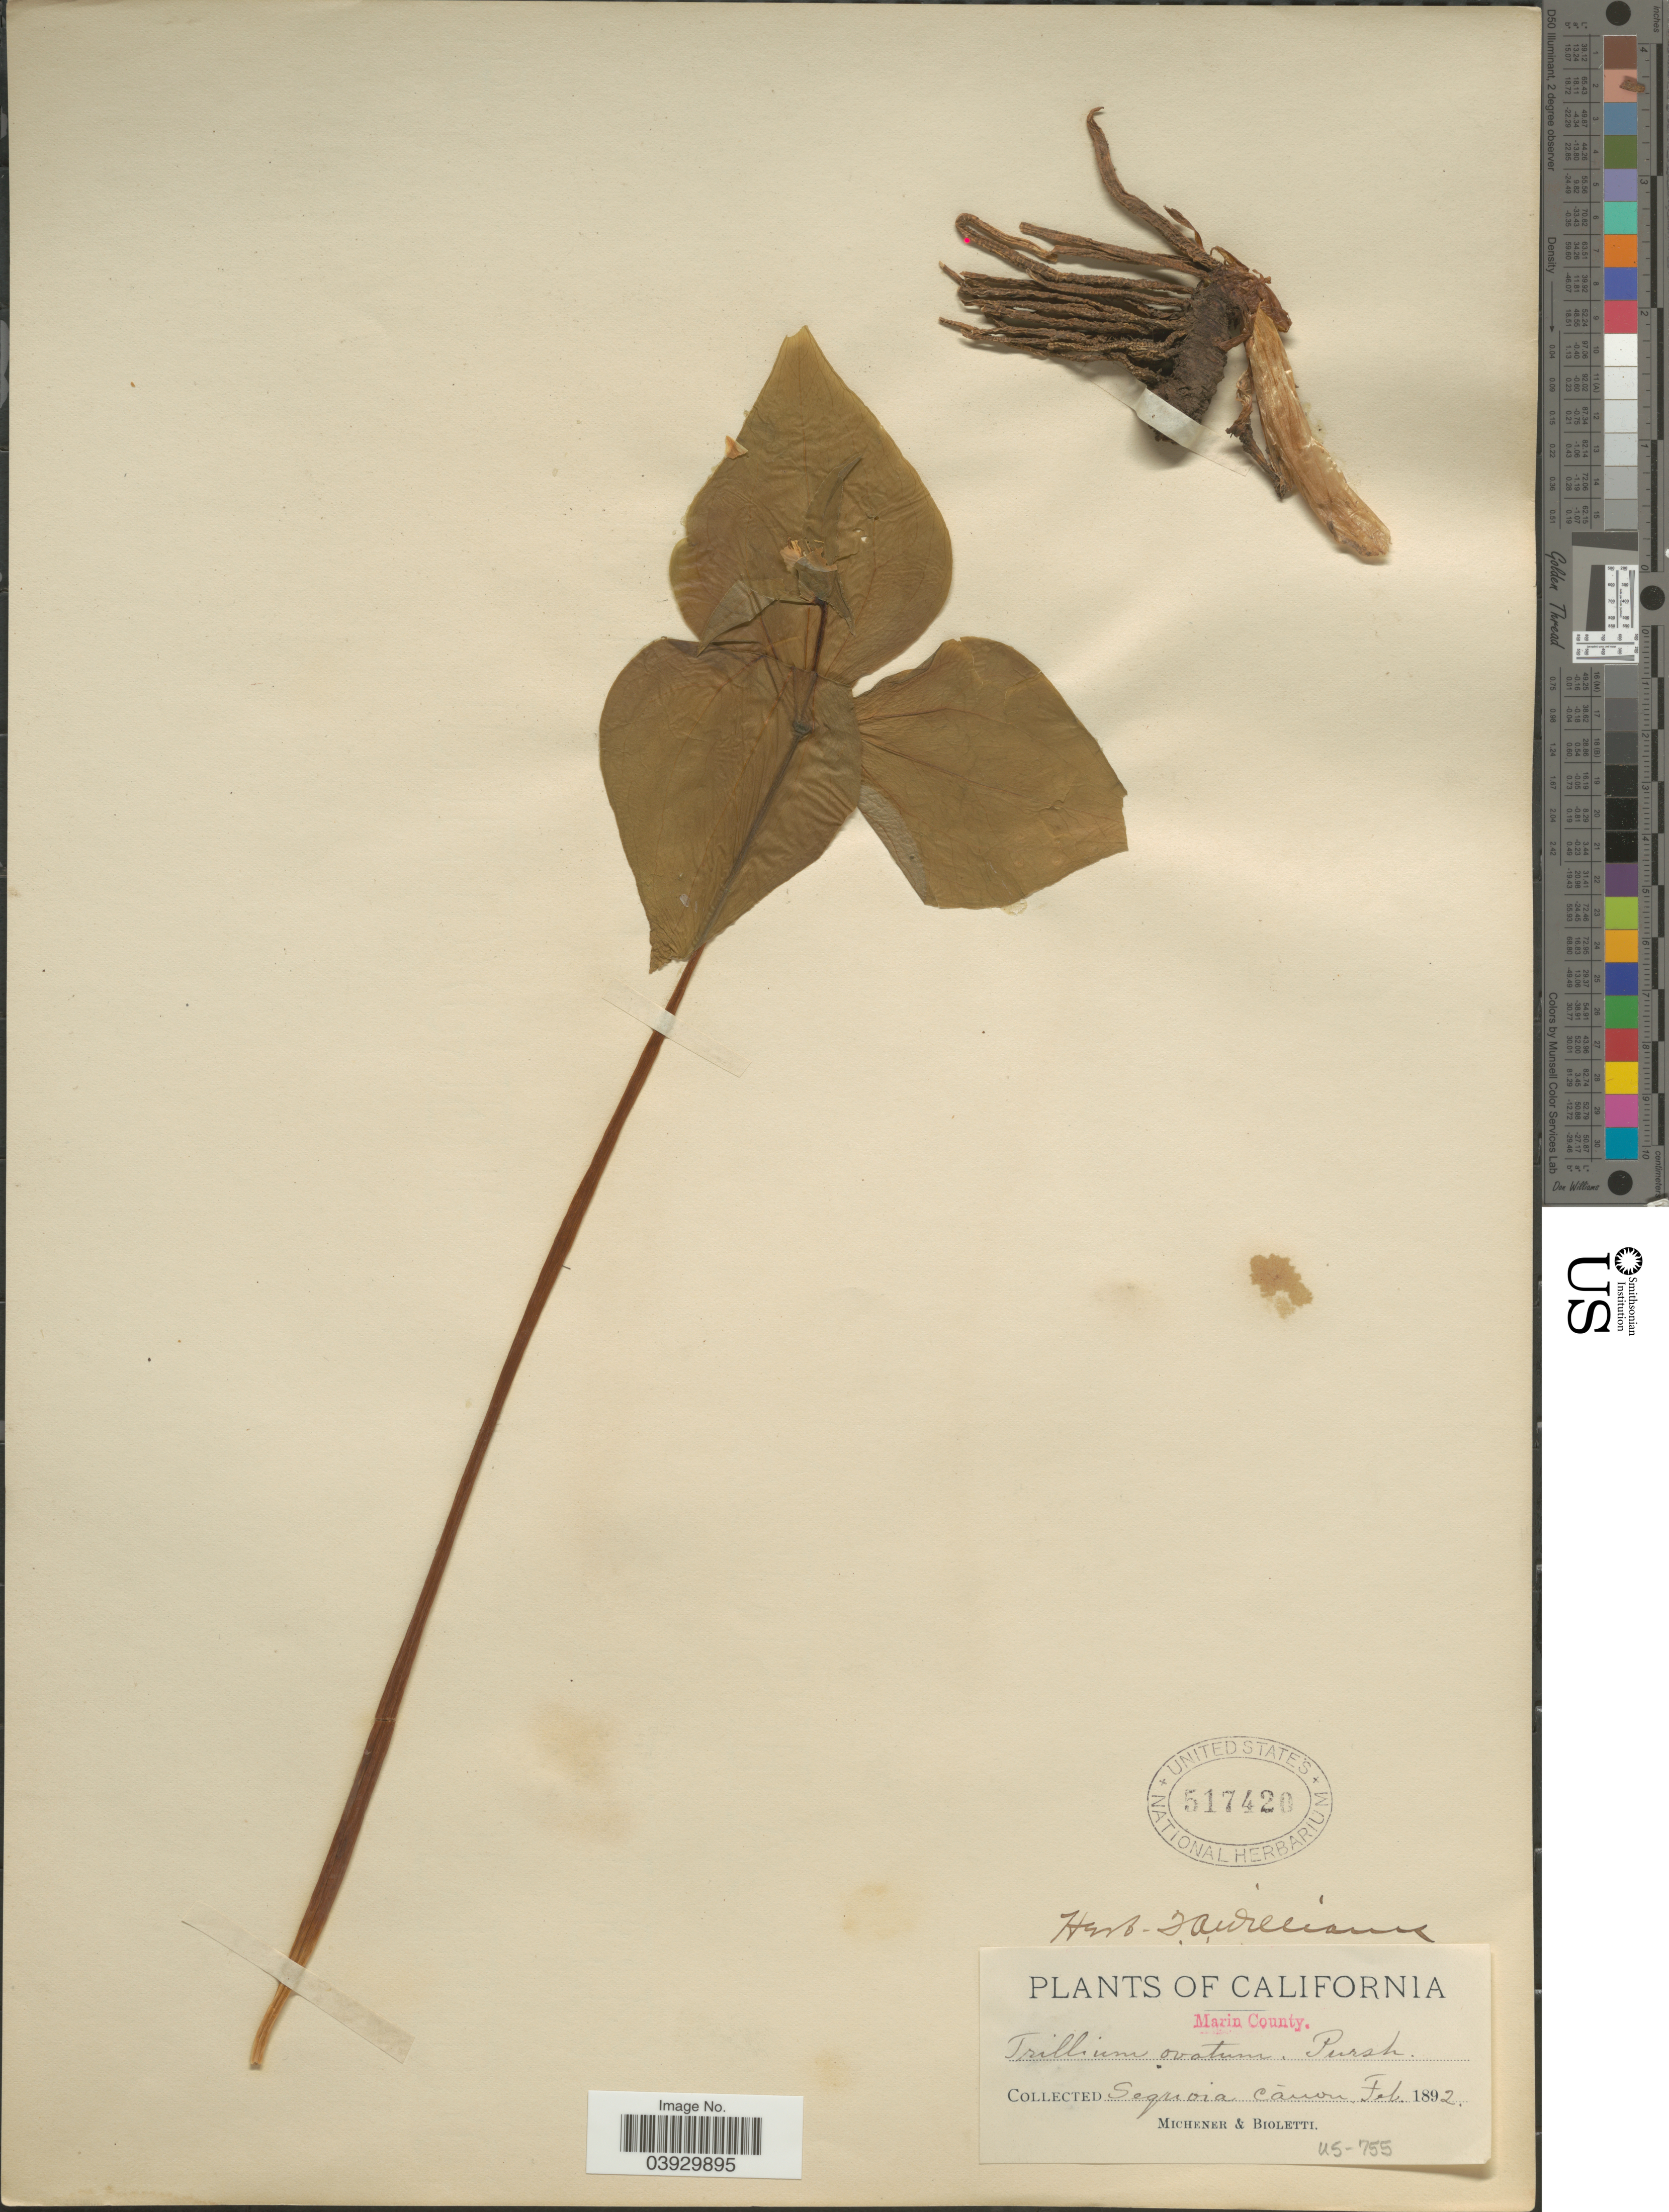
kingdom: Plantae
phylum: Tracheophyta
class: Liliopsida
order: Liliales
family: Melanthiaceae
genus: Trillium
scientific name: Trillium ovatum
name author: Pursh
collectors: -. Michener & -- Bioletti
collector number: US-755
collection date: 1892-02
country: United States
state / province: California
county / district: Marin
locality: Marin County. Sequoia Cañon.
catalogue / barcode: US 517420